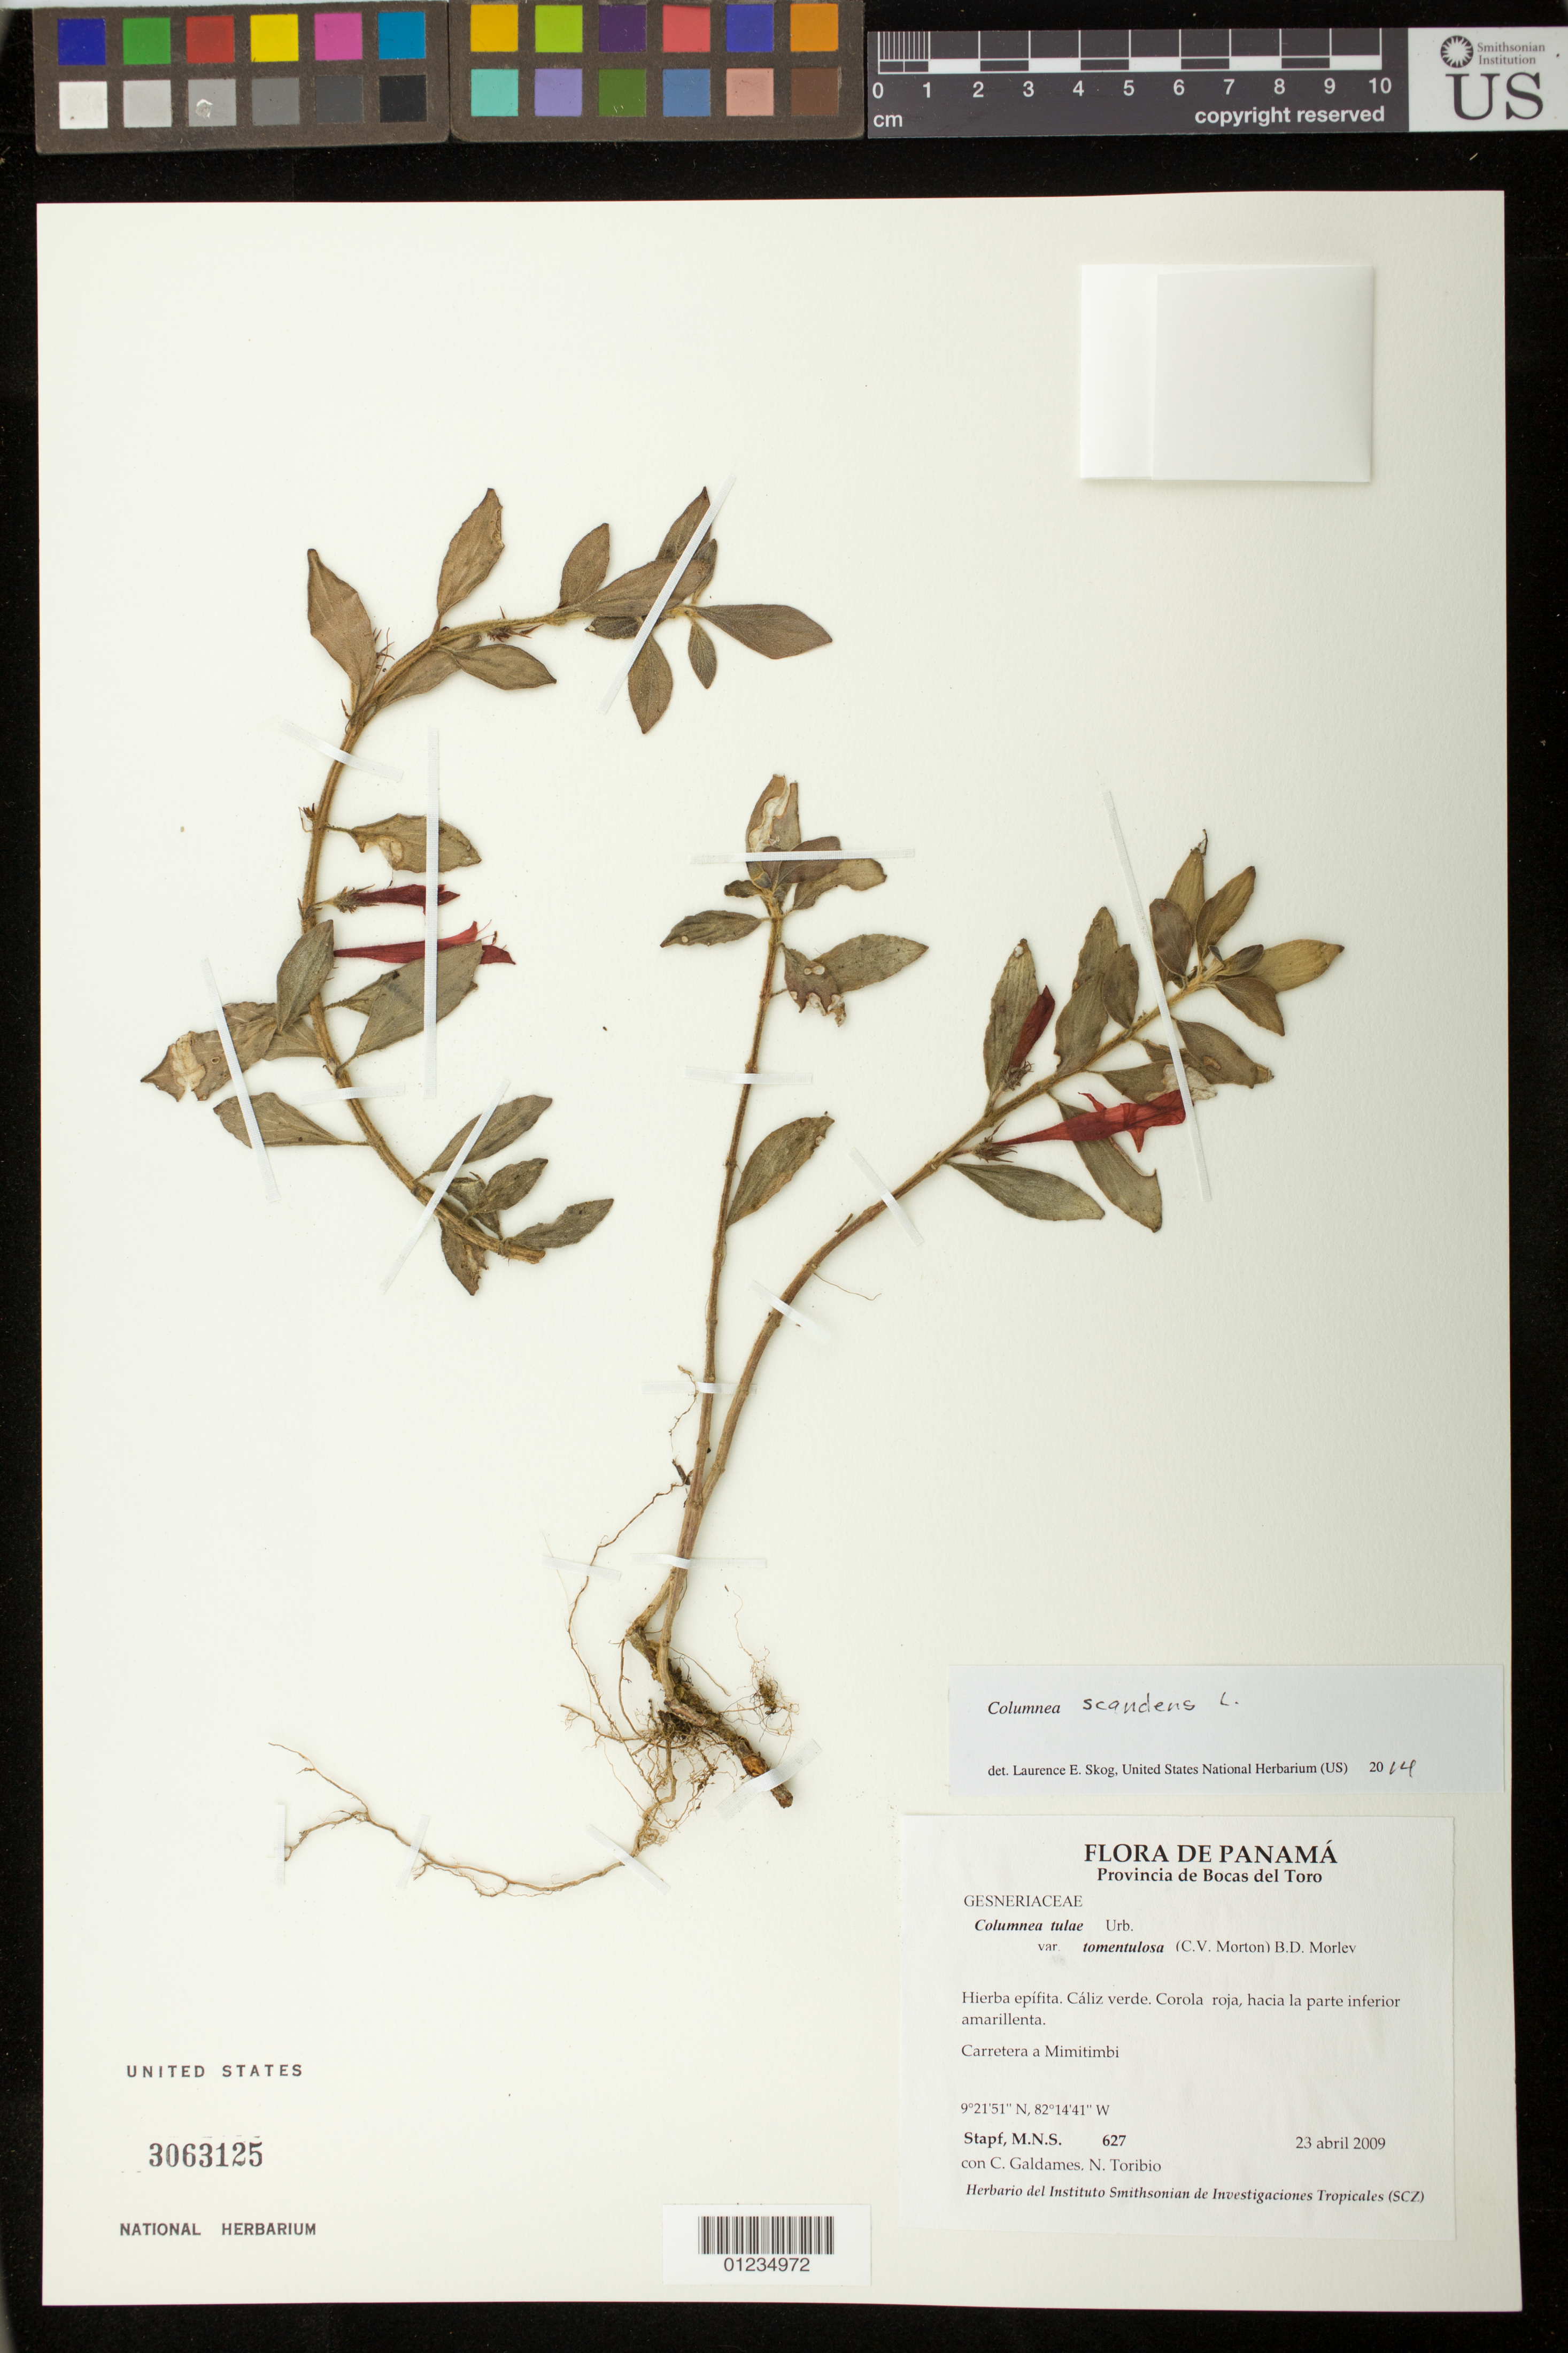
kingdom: Plantae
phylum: Tracheophyta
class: Magnoliopsida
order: Lamiales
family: Gesneriaceae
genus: Columnea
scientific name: Columnea tomentulosa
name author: C.V. Morton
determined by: Skog, Laurence E.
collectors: M. Stapf, C. Galdames & N. Toribio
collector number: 627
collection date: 2009-04-23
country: Panama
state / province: Bocas del Toro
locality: Carretera a Mimitimbi.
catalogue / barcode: US 3063125